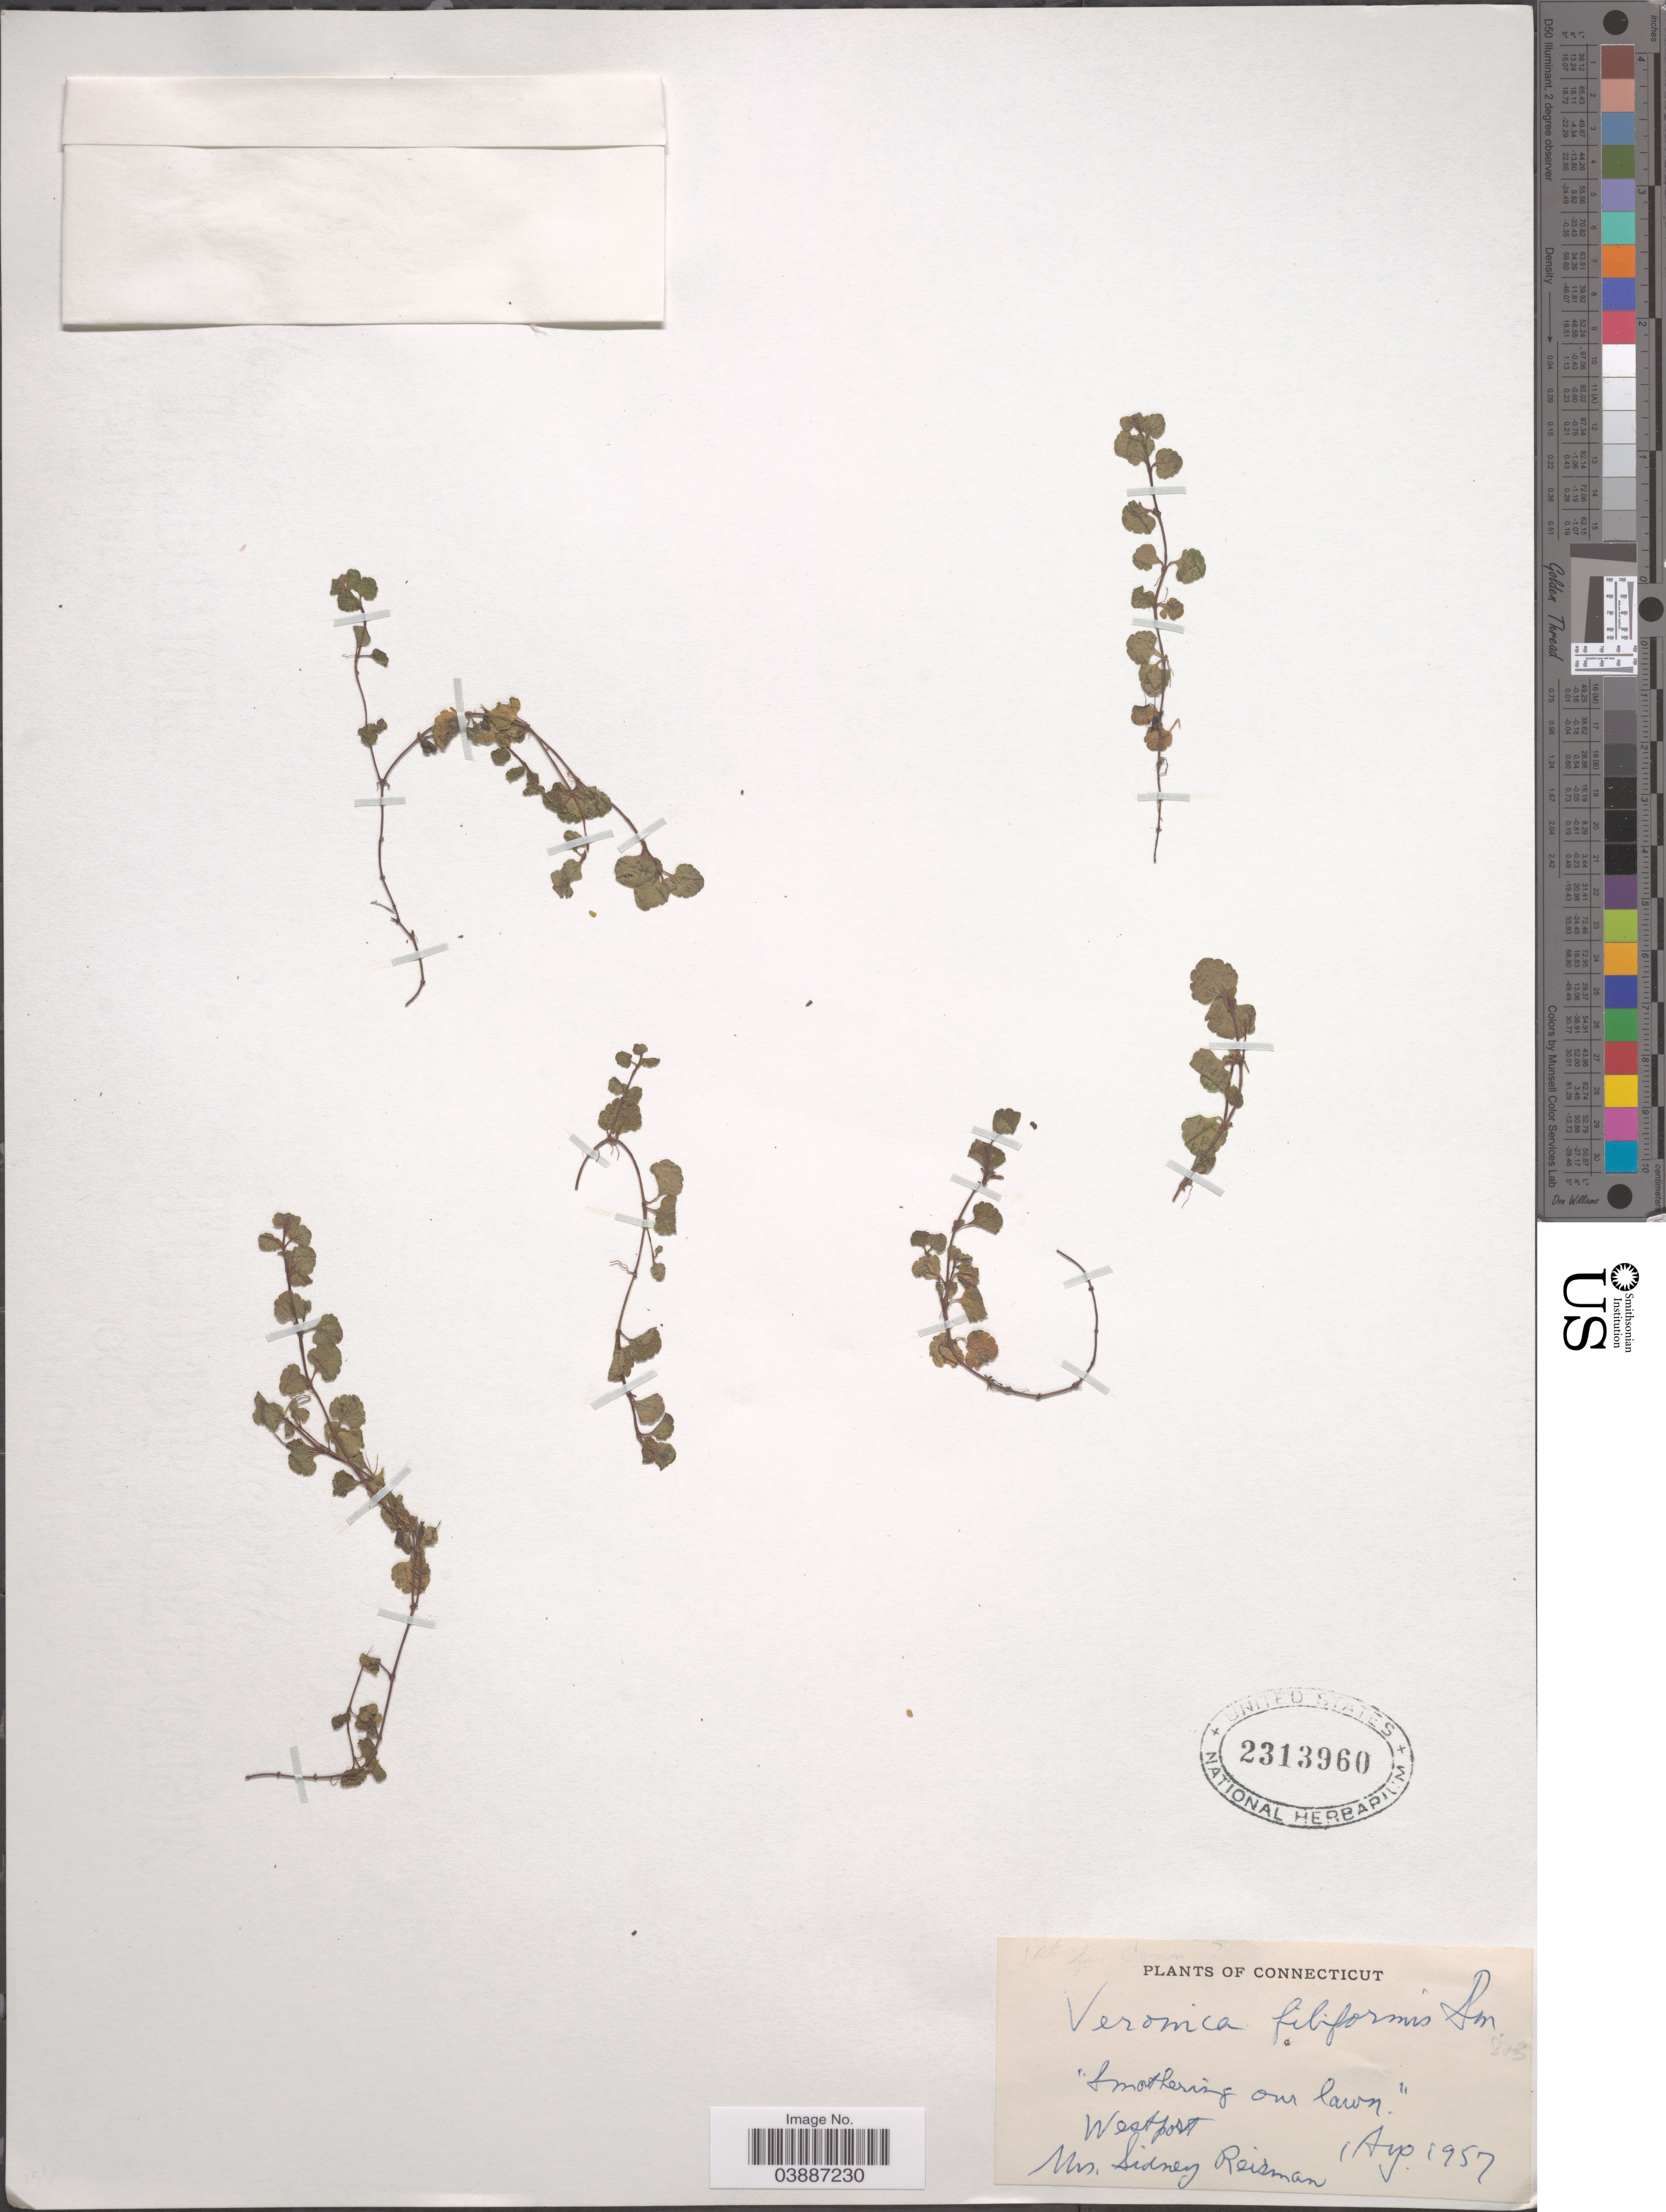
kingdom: Plantae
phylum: Tracheophyta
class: Magnoliopsida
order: Lamiales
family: Plantaginaceae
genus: Veronica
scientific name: Veronica filiformis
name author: Sm.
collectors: S. Reisman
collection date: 1957-08-01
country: United States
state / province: Connecticut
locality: Westport.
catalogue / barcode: US 2313960